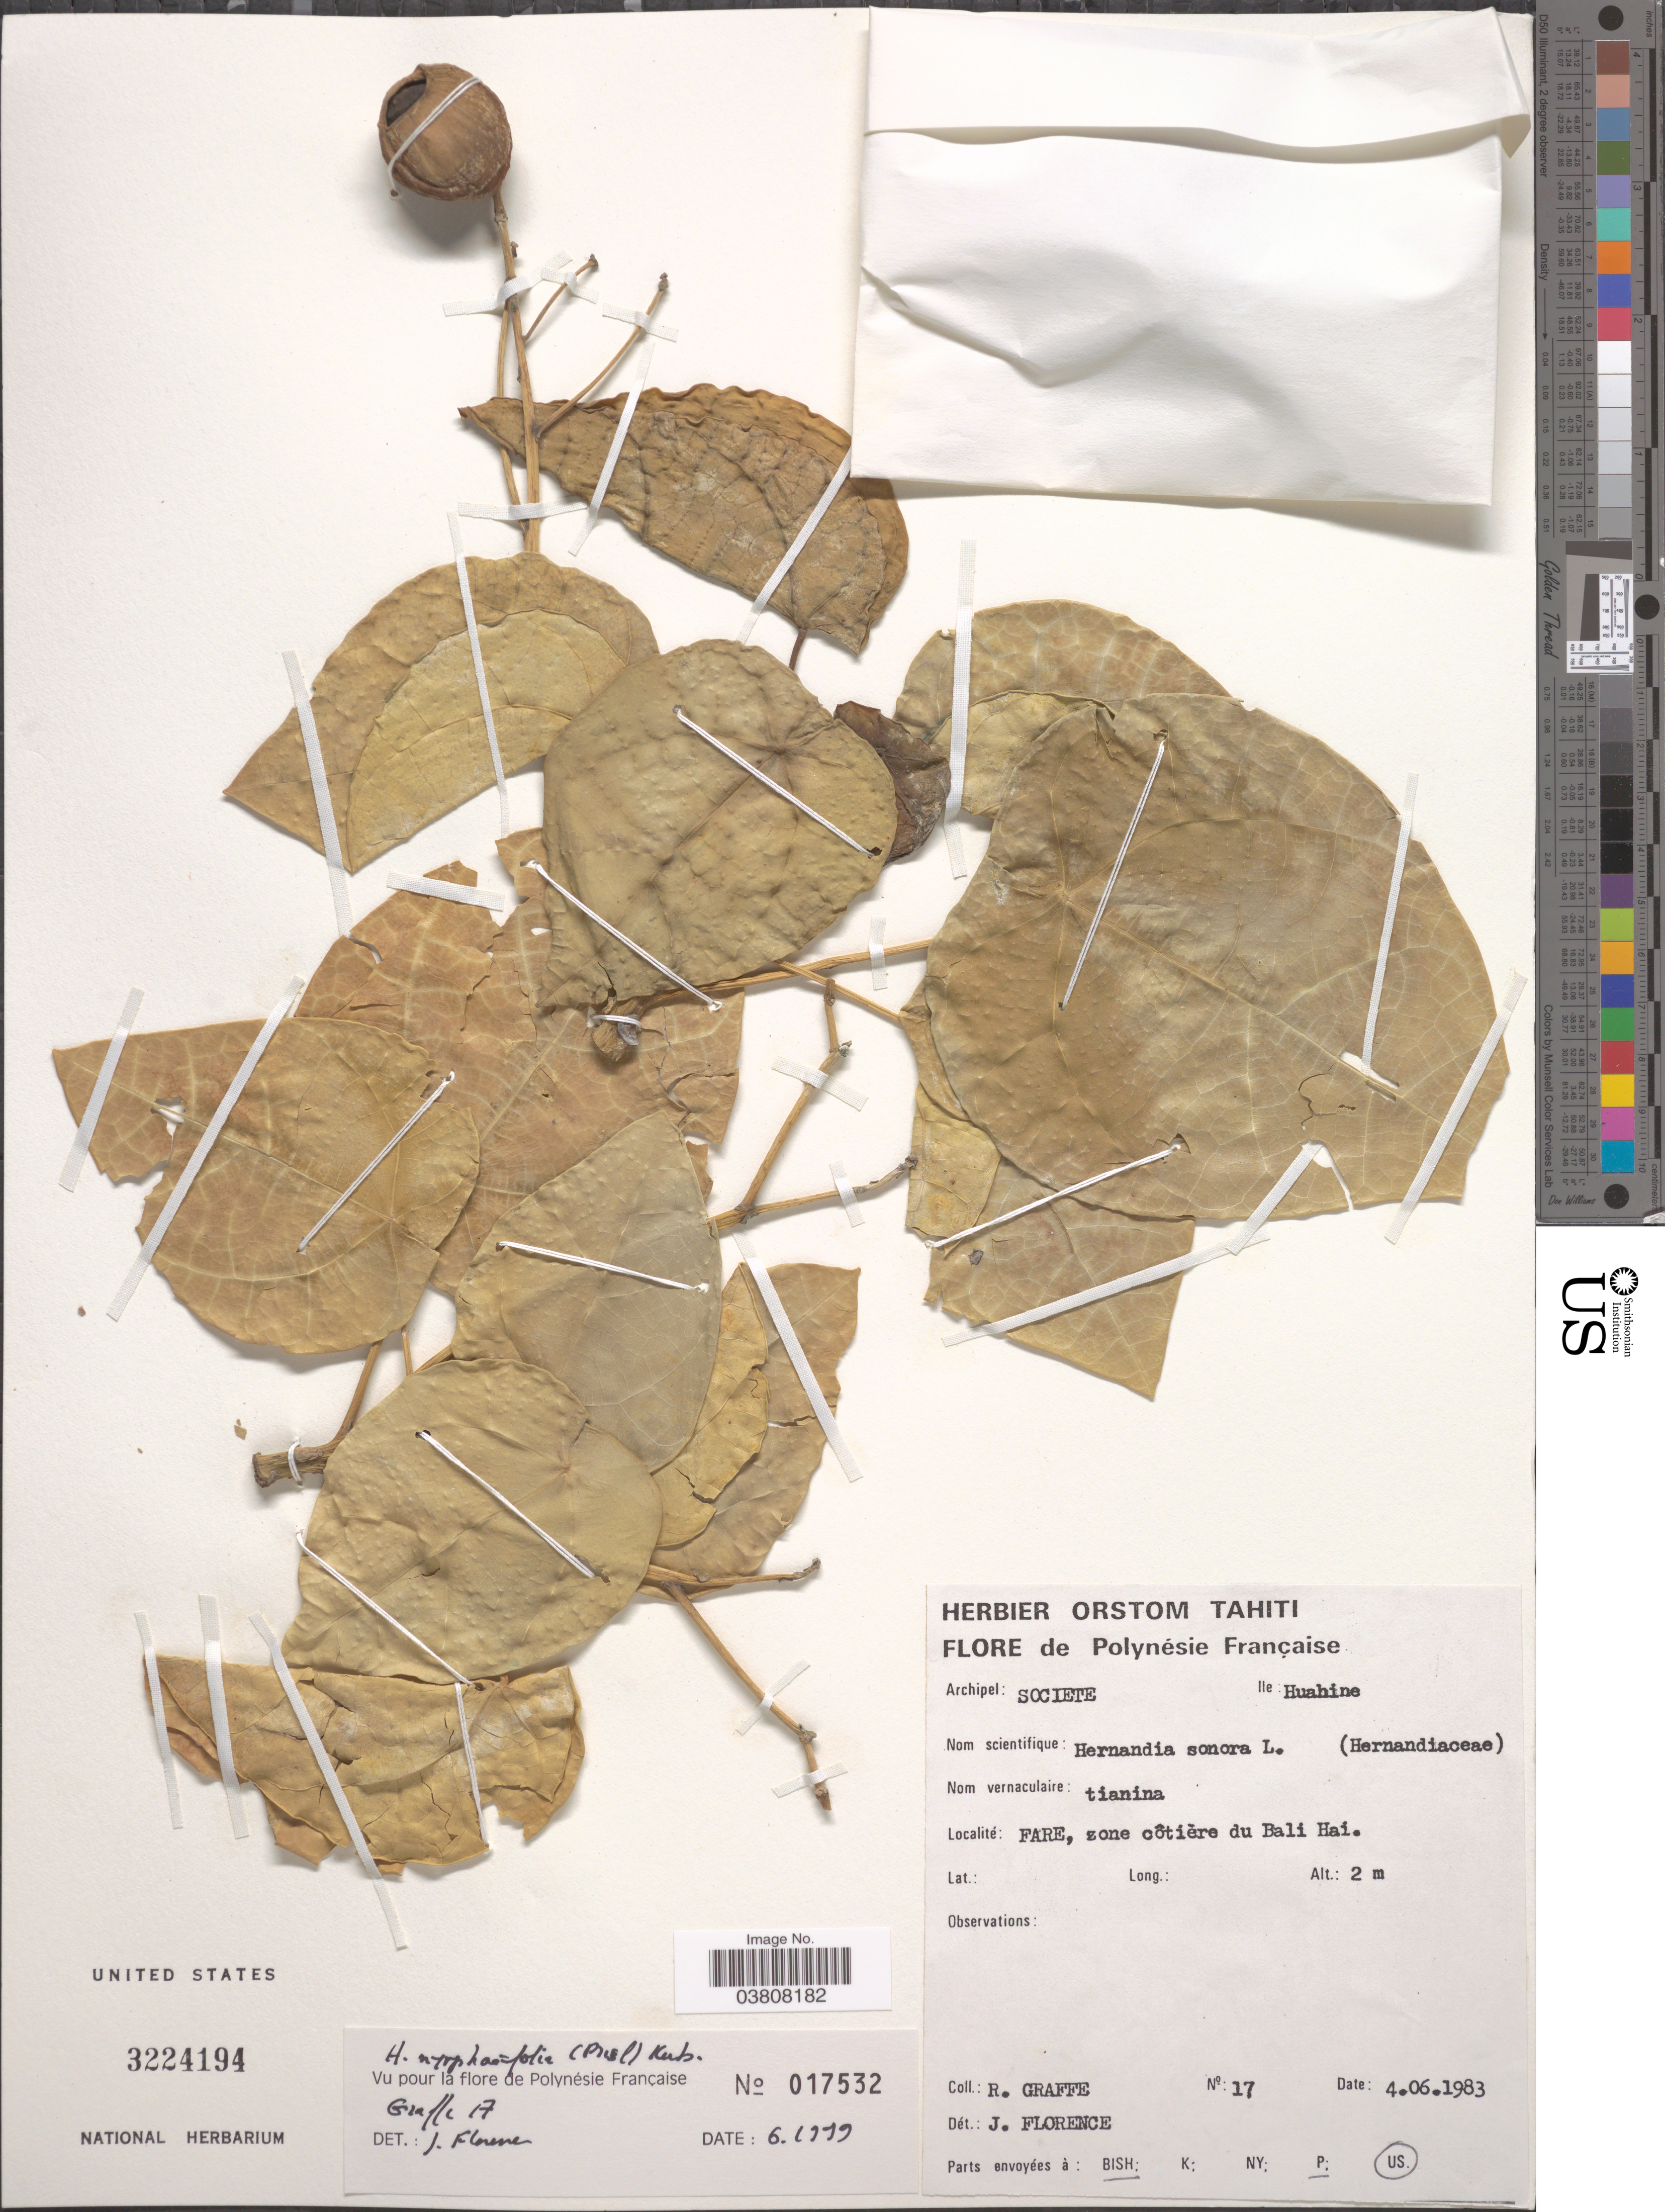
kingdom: Plantae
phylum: Tracheophyta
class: Magnoliopsida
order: Laurales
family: Hernandiaceae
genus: Hernandia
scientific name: Hernandia nymphaeifolia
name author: (C. Presl) Kubitzki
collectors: R. Graffe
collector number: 17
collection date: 1983-06-04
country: French Polynesia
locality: Polynésie Française. Archipel: Societe. Ile: Huahine. Fare, zone côtière du Bali Hai.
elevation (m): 2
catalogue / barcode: US 3224194